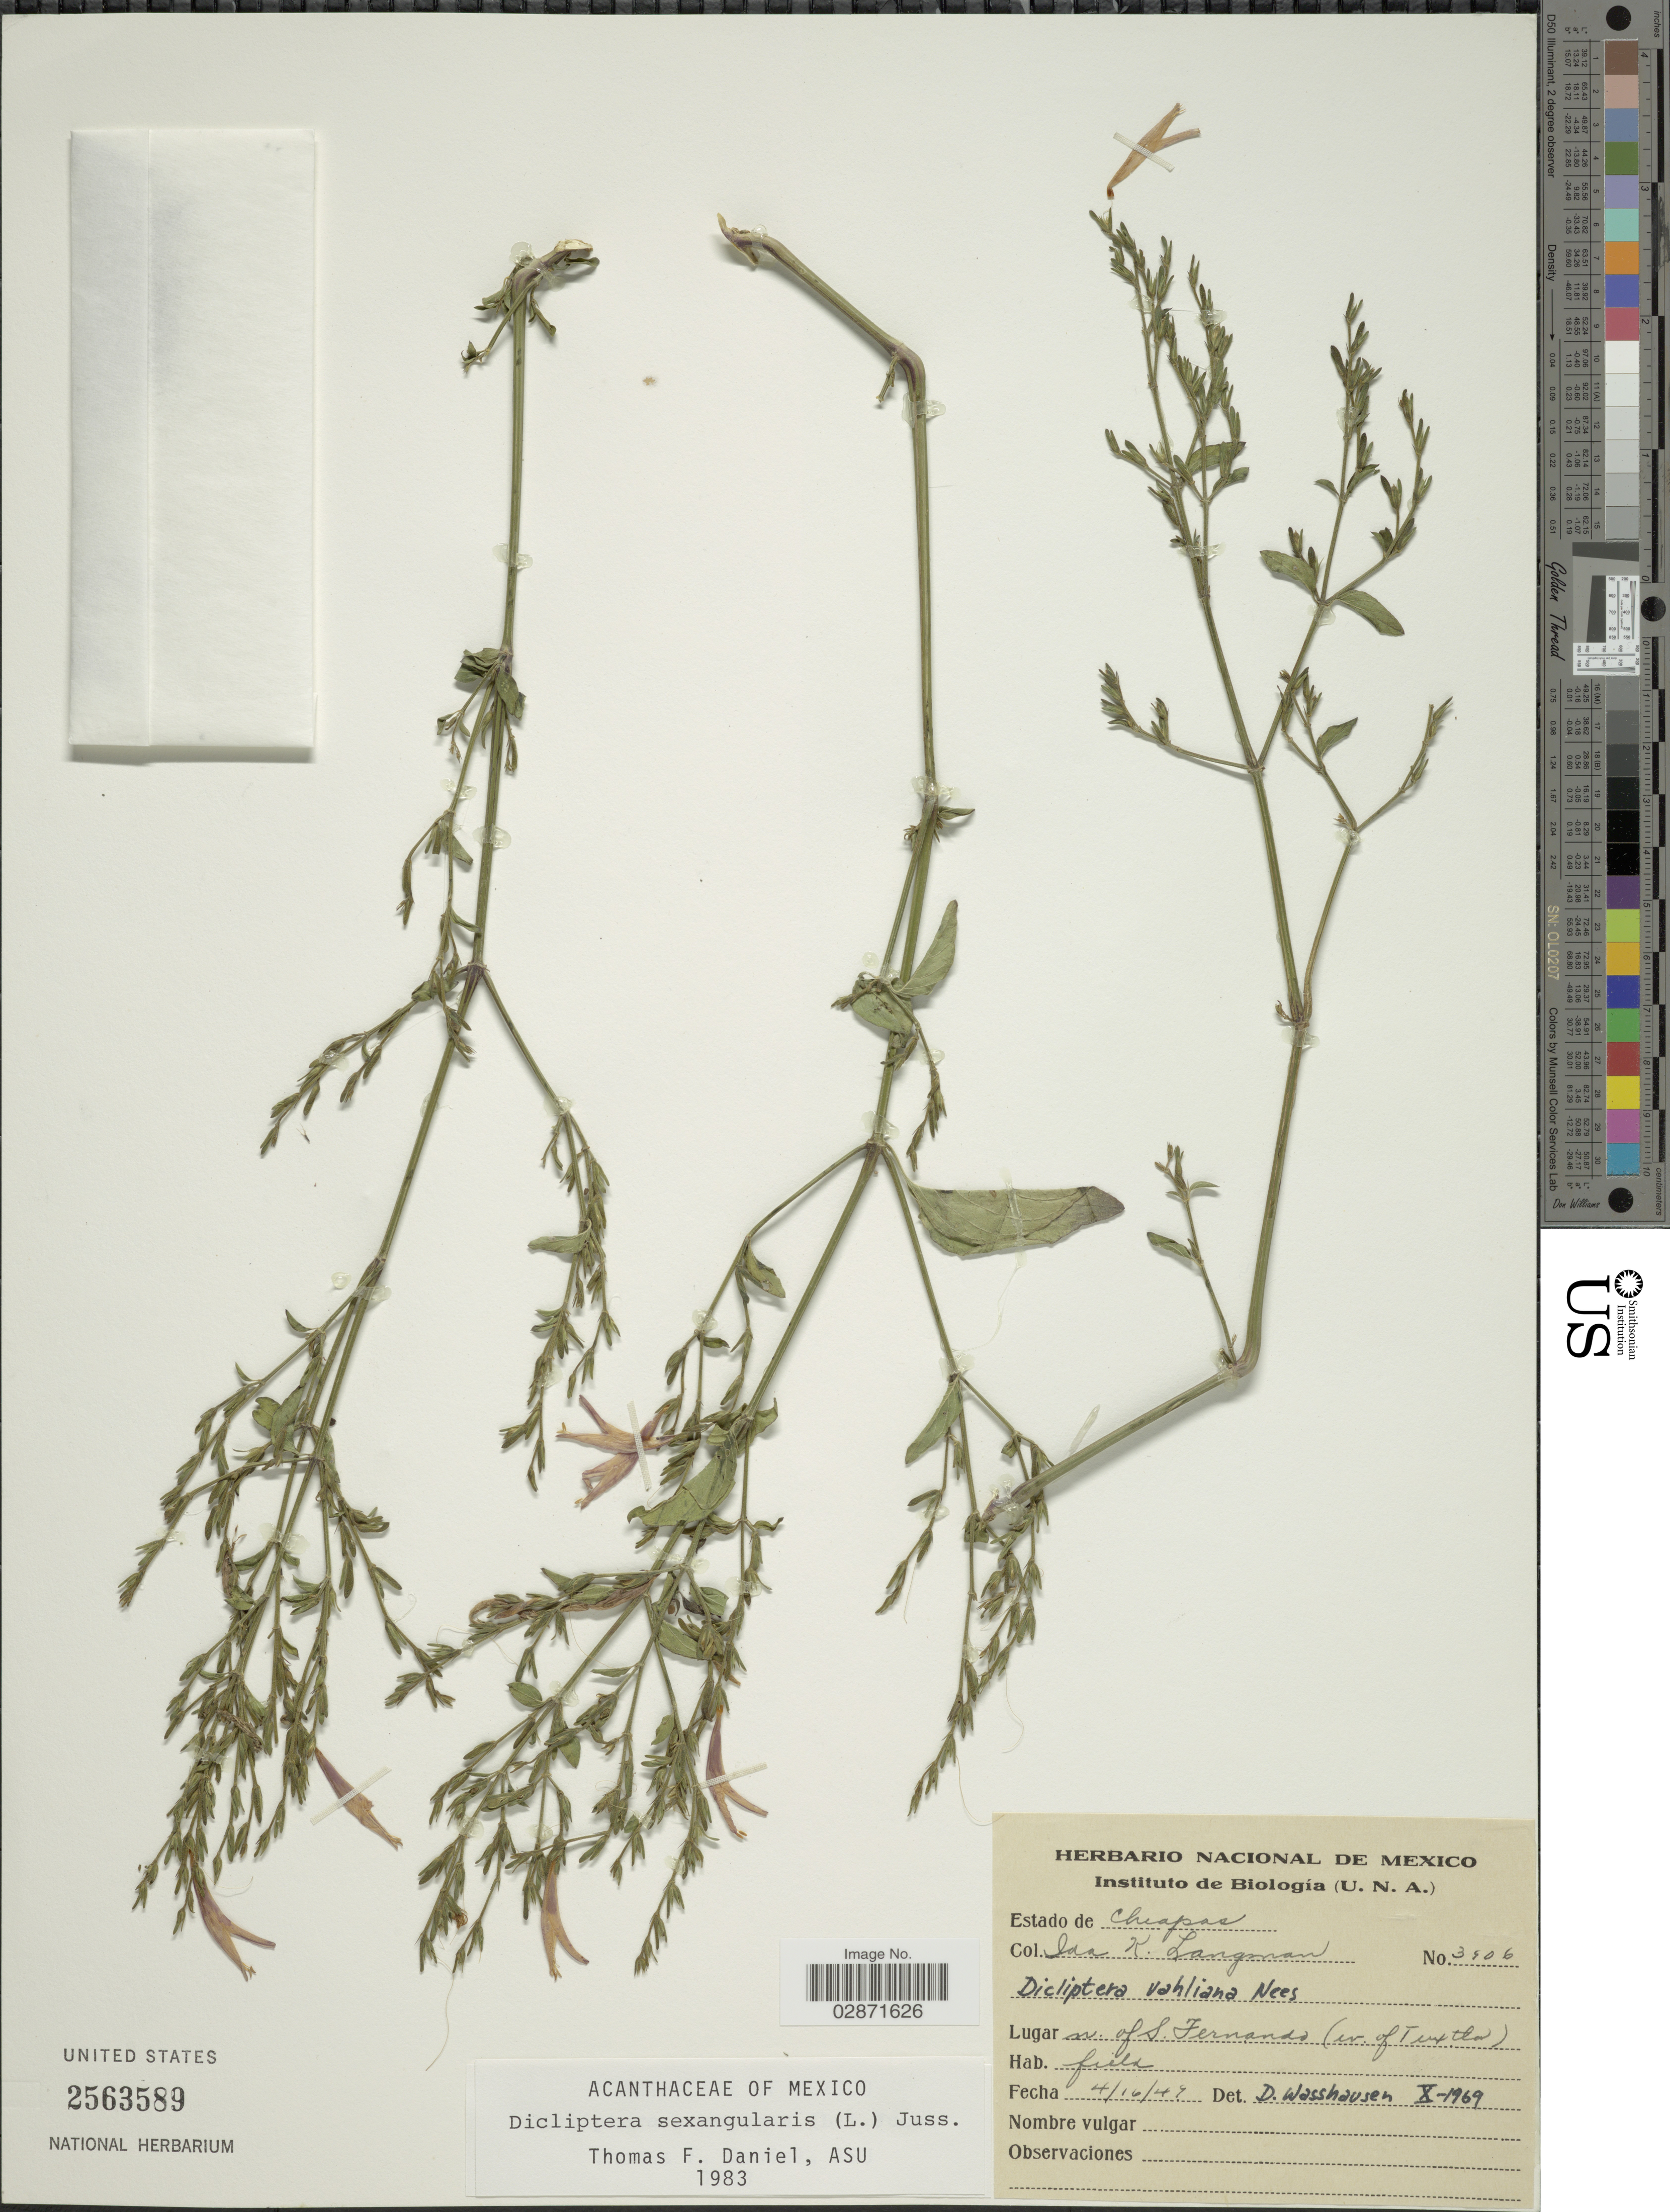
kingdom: Plantae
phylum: Tracheophyta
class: Magnoliopsida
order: Lamiales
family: Acanthaceae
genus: Dicliptera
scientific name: Dicliptera sexangularis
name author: (L.) Juss.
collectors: I. K. Langman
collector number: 3406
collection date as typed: Transcribed d/m/y: 16/4/47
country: Mexico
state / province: Chiapas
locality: N. of S. Fernando (w. of Tuxtla).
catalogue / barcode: US 2563589